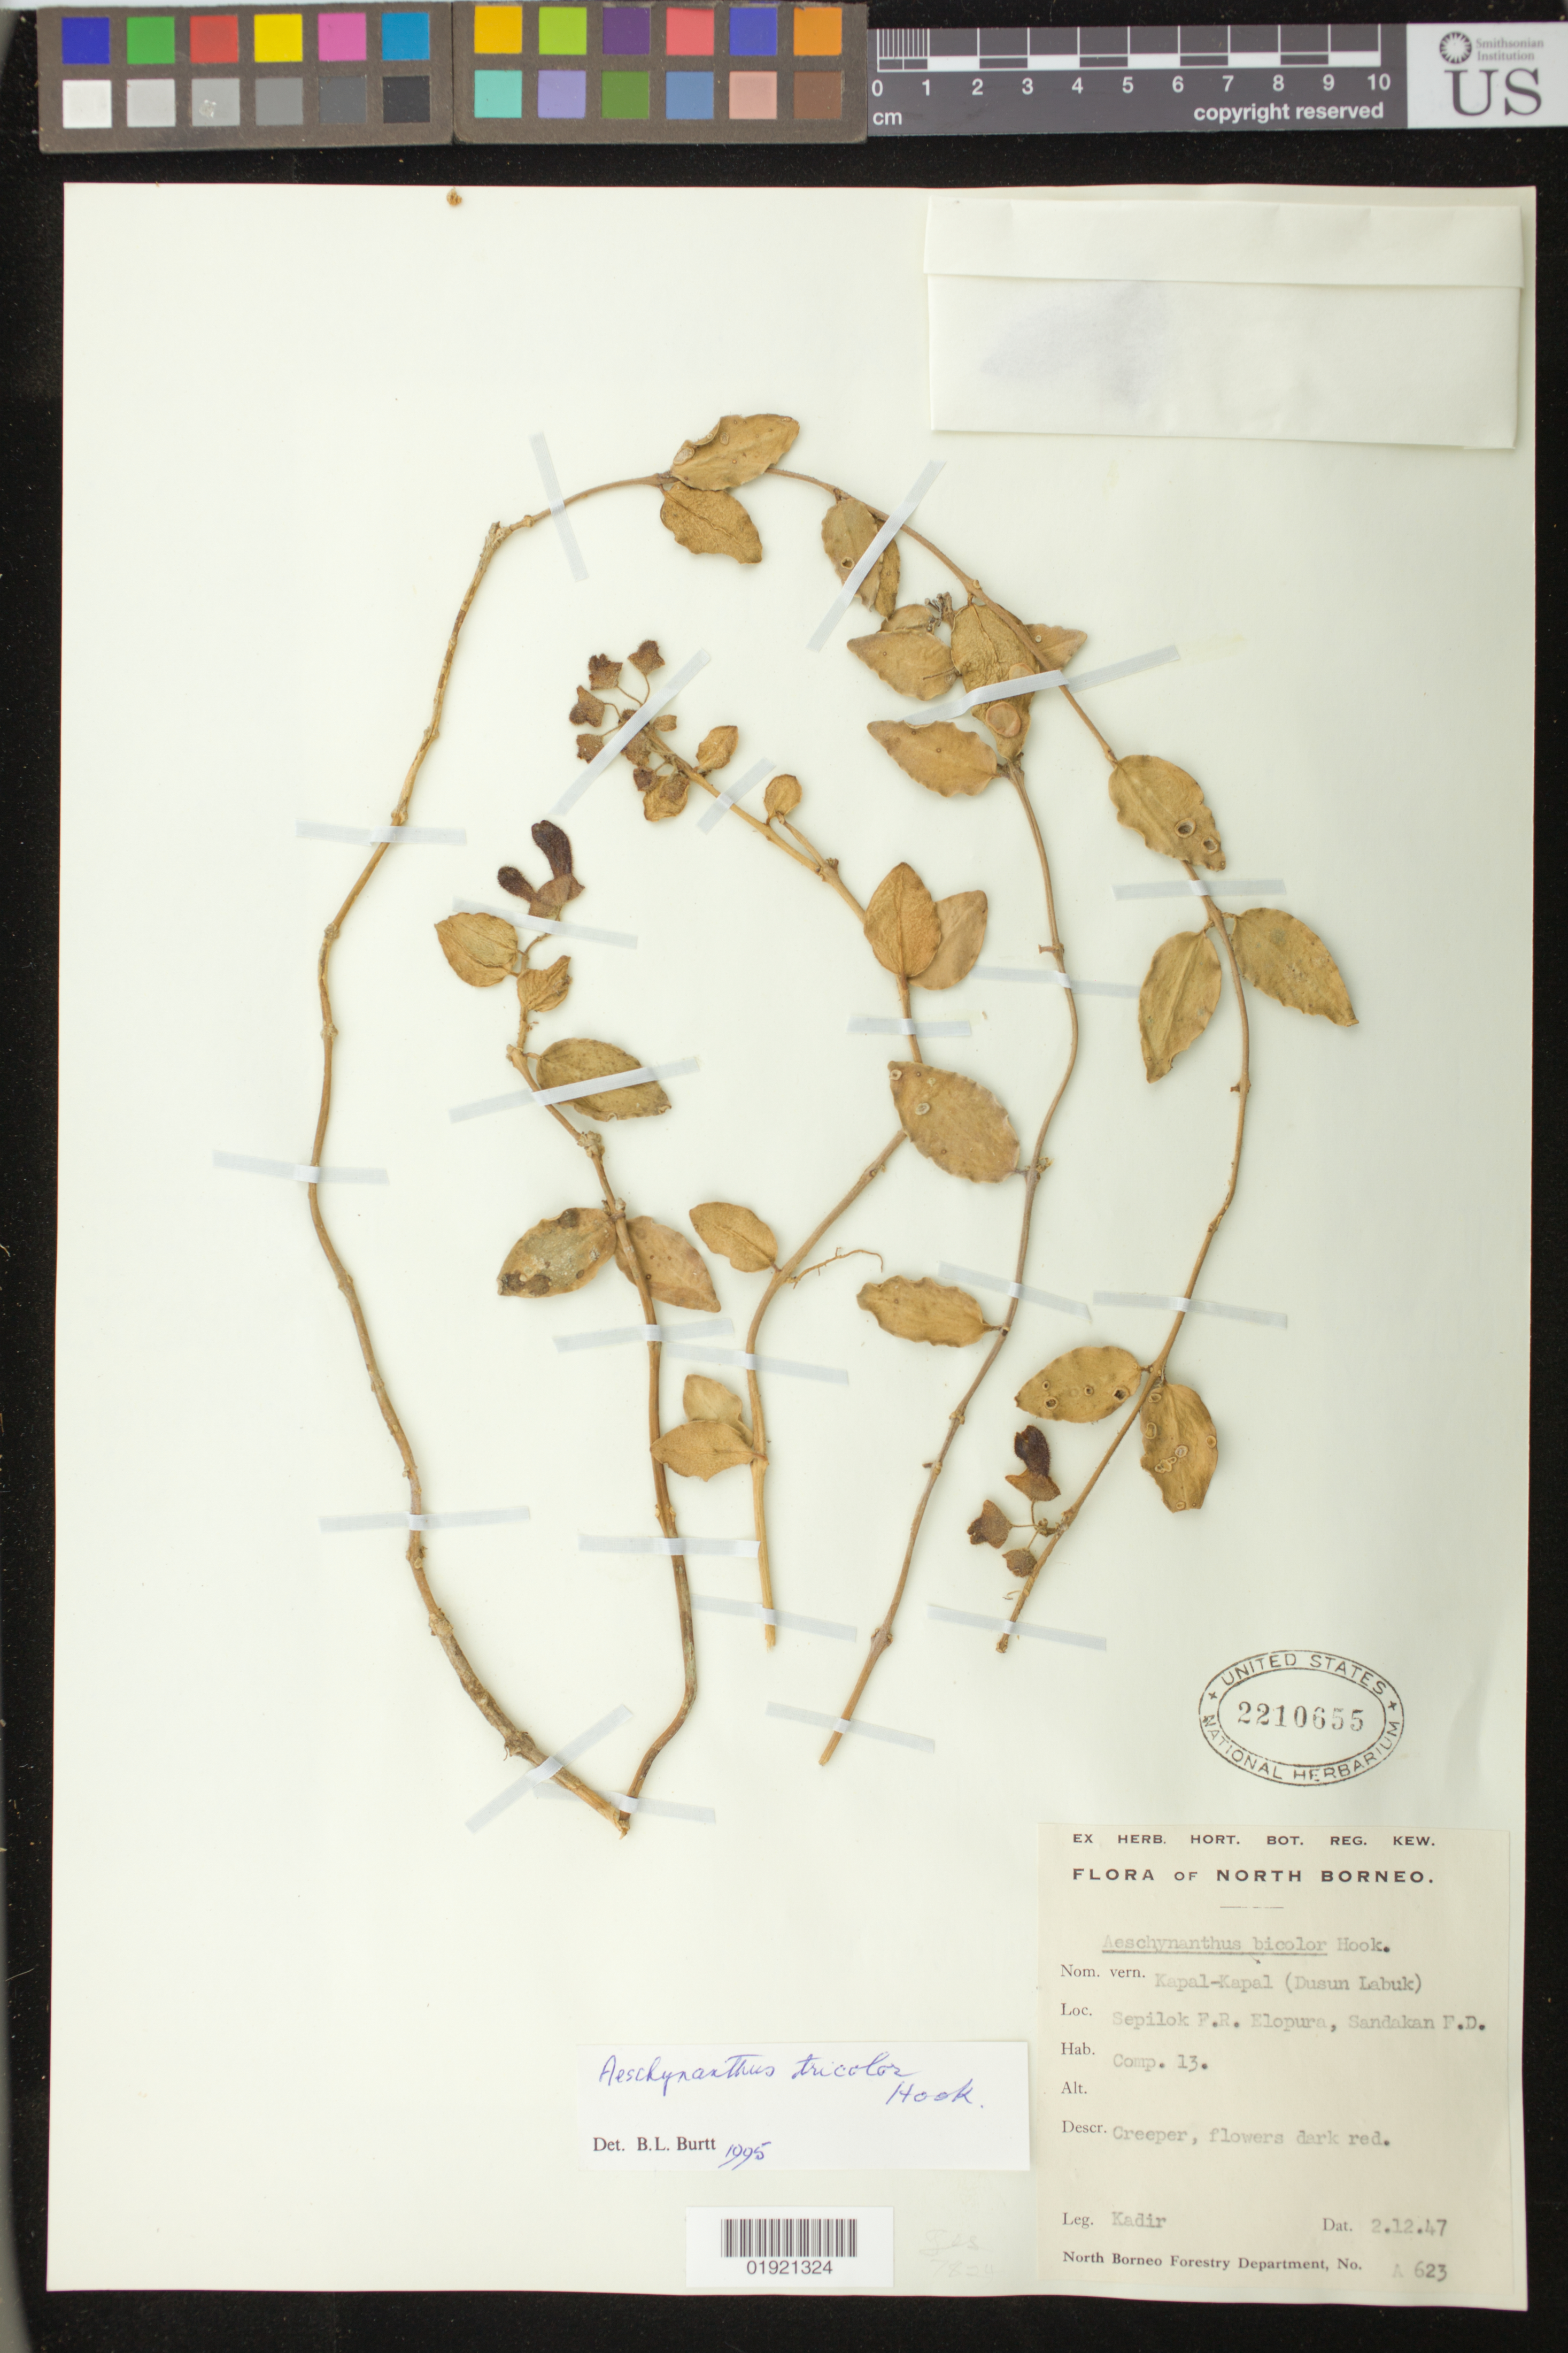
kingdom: Plantae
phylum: Tracheophyta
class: Magnoliopsida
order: Lamiales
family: Gesneriaceae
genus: Aeschynanthus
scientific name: Aeschynanthus tricolor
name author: Hook.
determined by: Burtt, B. L.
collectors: -. Kadir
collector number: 623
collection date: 1947-12-02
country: Malaysia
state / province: Sabah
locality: Borneo. Sepilok F.R. Elopura, Sandakan F.D.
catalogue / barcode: US 2210655